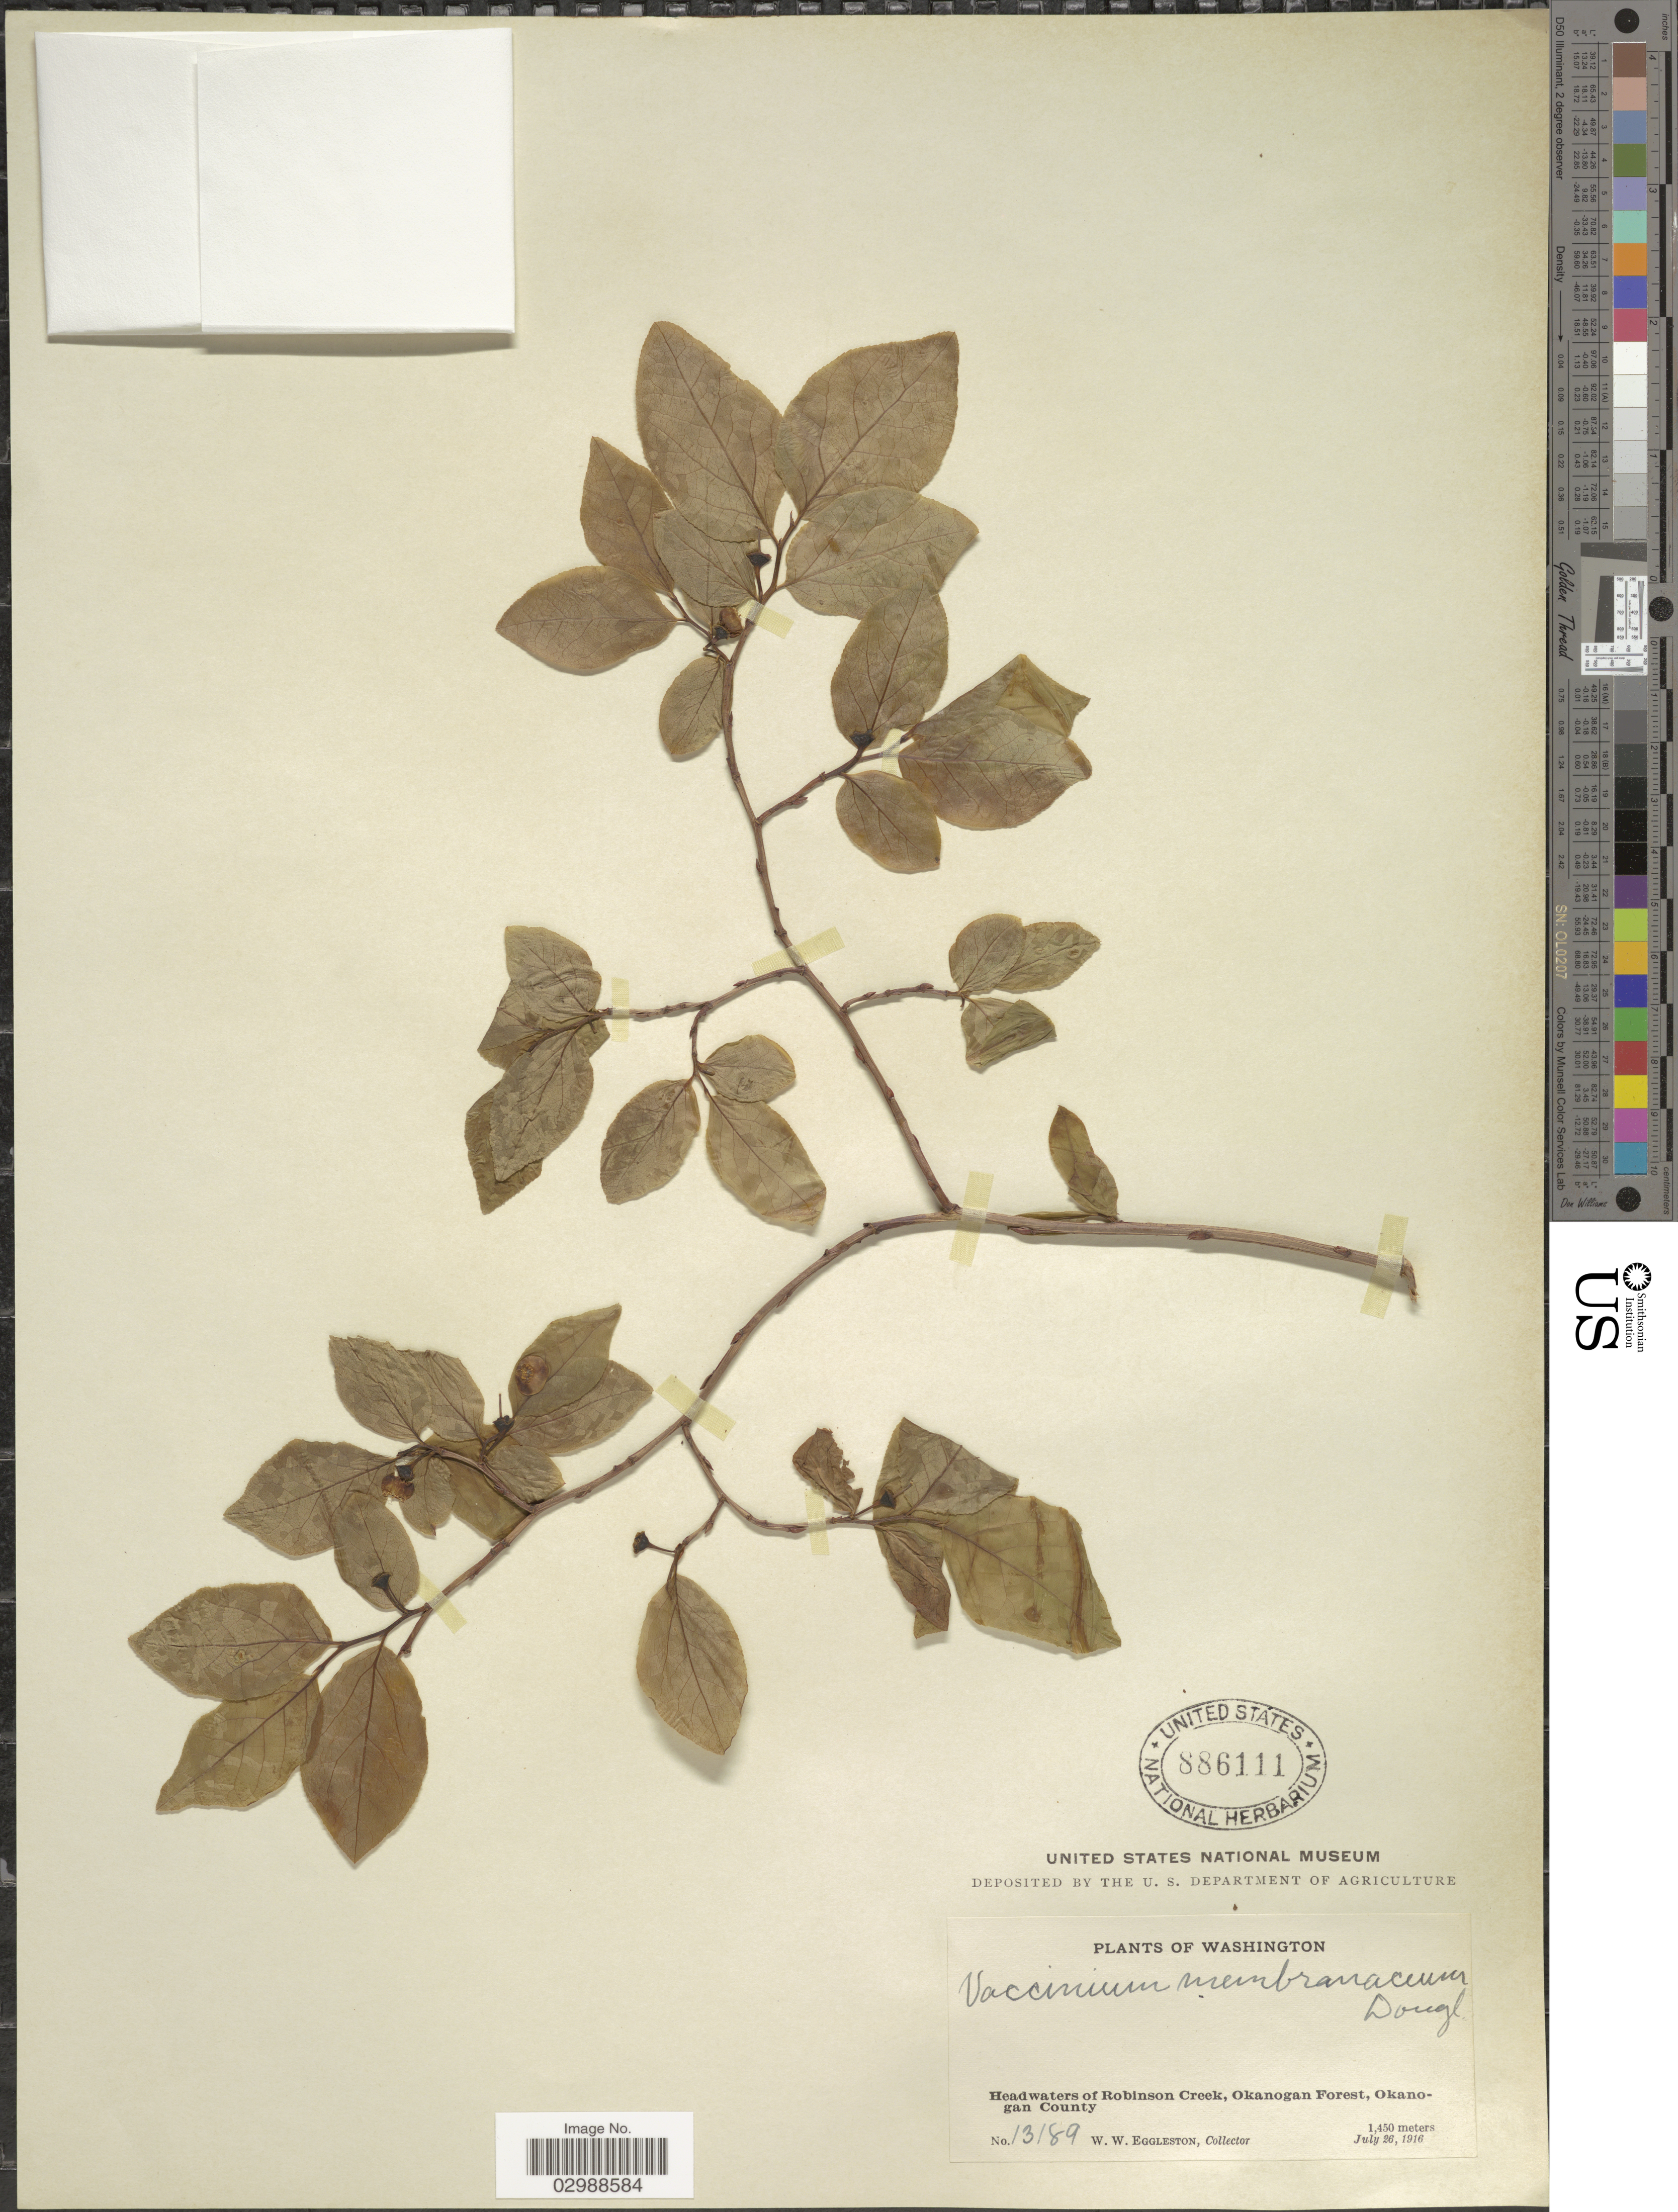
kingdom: Plantae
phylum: Tracheophyta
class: Magnoliopsida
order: Ericales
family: Ericaceae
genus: Vaccinium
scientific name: Vaccinium membranaceum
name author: Douglas ex Torr.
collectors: W. W. Eggleston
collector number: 13189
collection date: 1916-07-26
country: United States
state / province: Washington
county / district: Okanogan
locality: Headwaters of Robinson Creek, Okanogan Forest, Okanogan County.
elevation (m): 1450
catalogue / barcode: US 886111